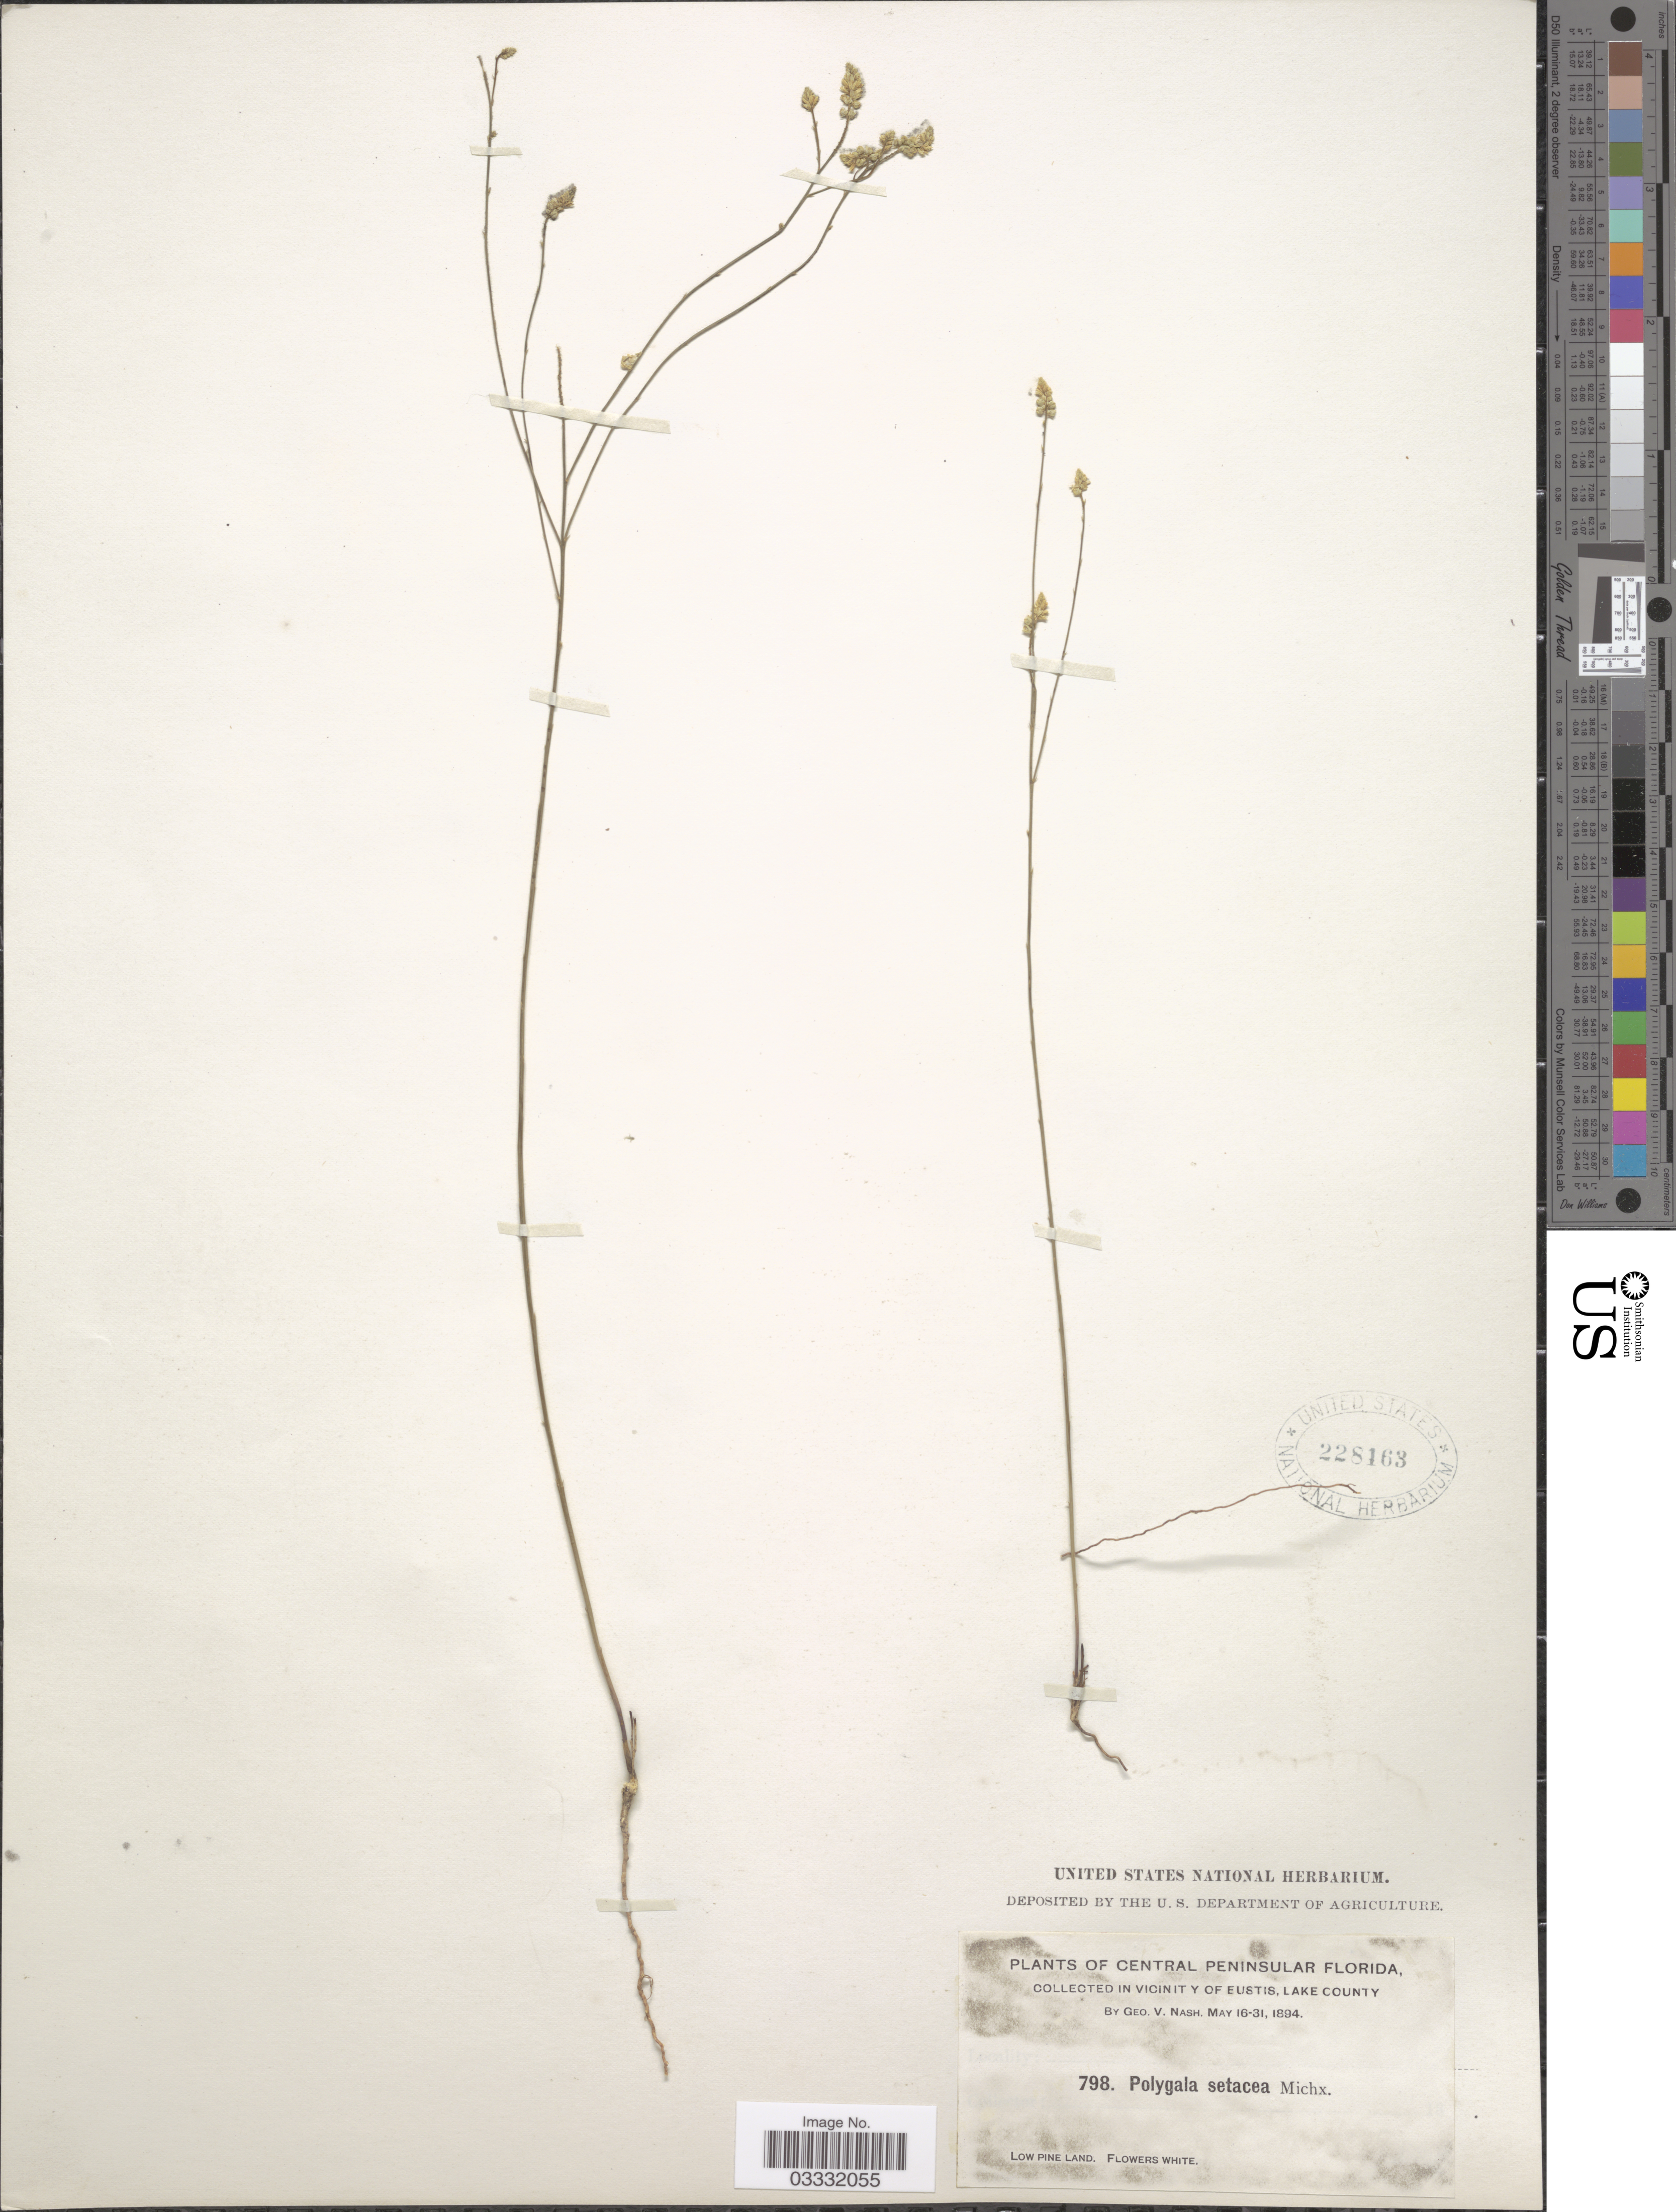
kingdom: Plantae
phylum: Tracheophyta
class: Magnoliopsida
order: Fabales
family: Polygalaceae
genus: Polygala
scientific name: Polygala setacea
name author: Michx.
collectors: G. V. Nash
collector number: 798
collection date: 1894-05-16/1894-05-31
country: United States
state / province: Florida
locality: Central Peninsular Florida. In the vicinity of Eustis, Lake County.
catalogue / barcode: US 228163